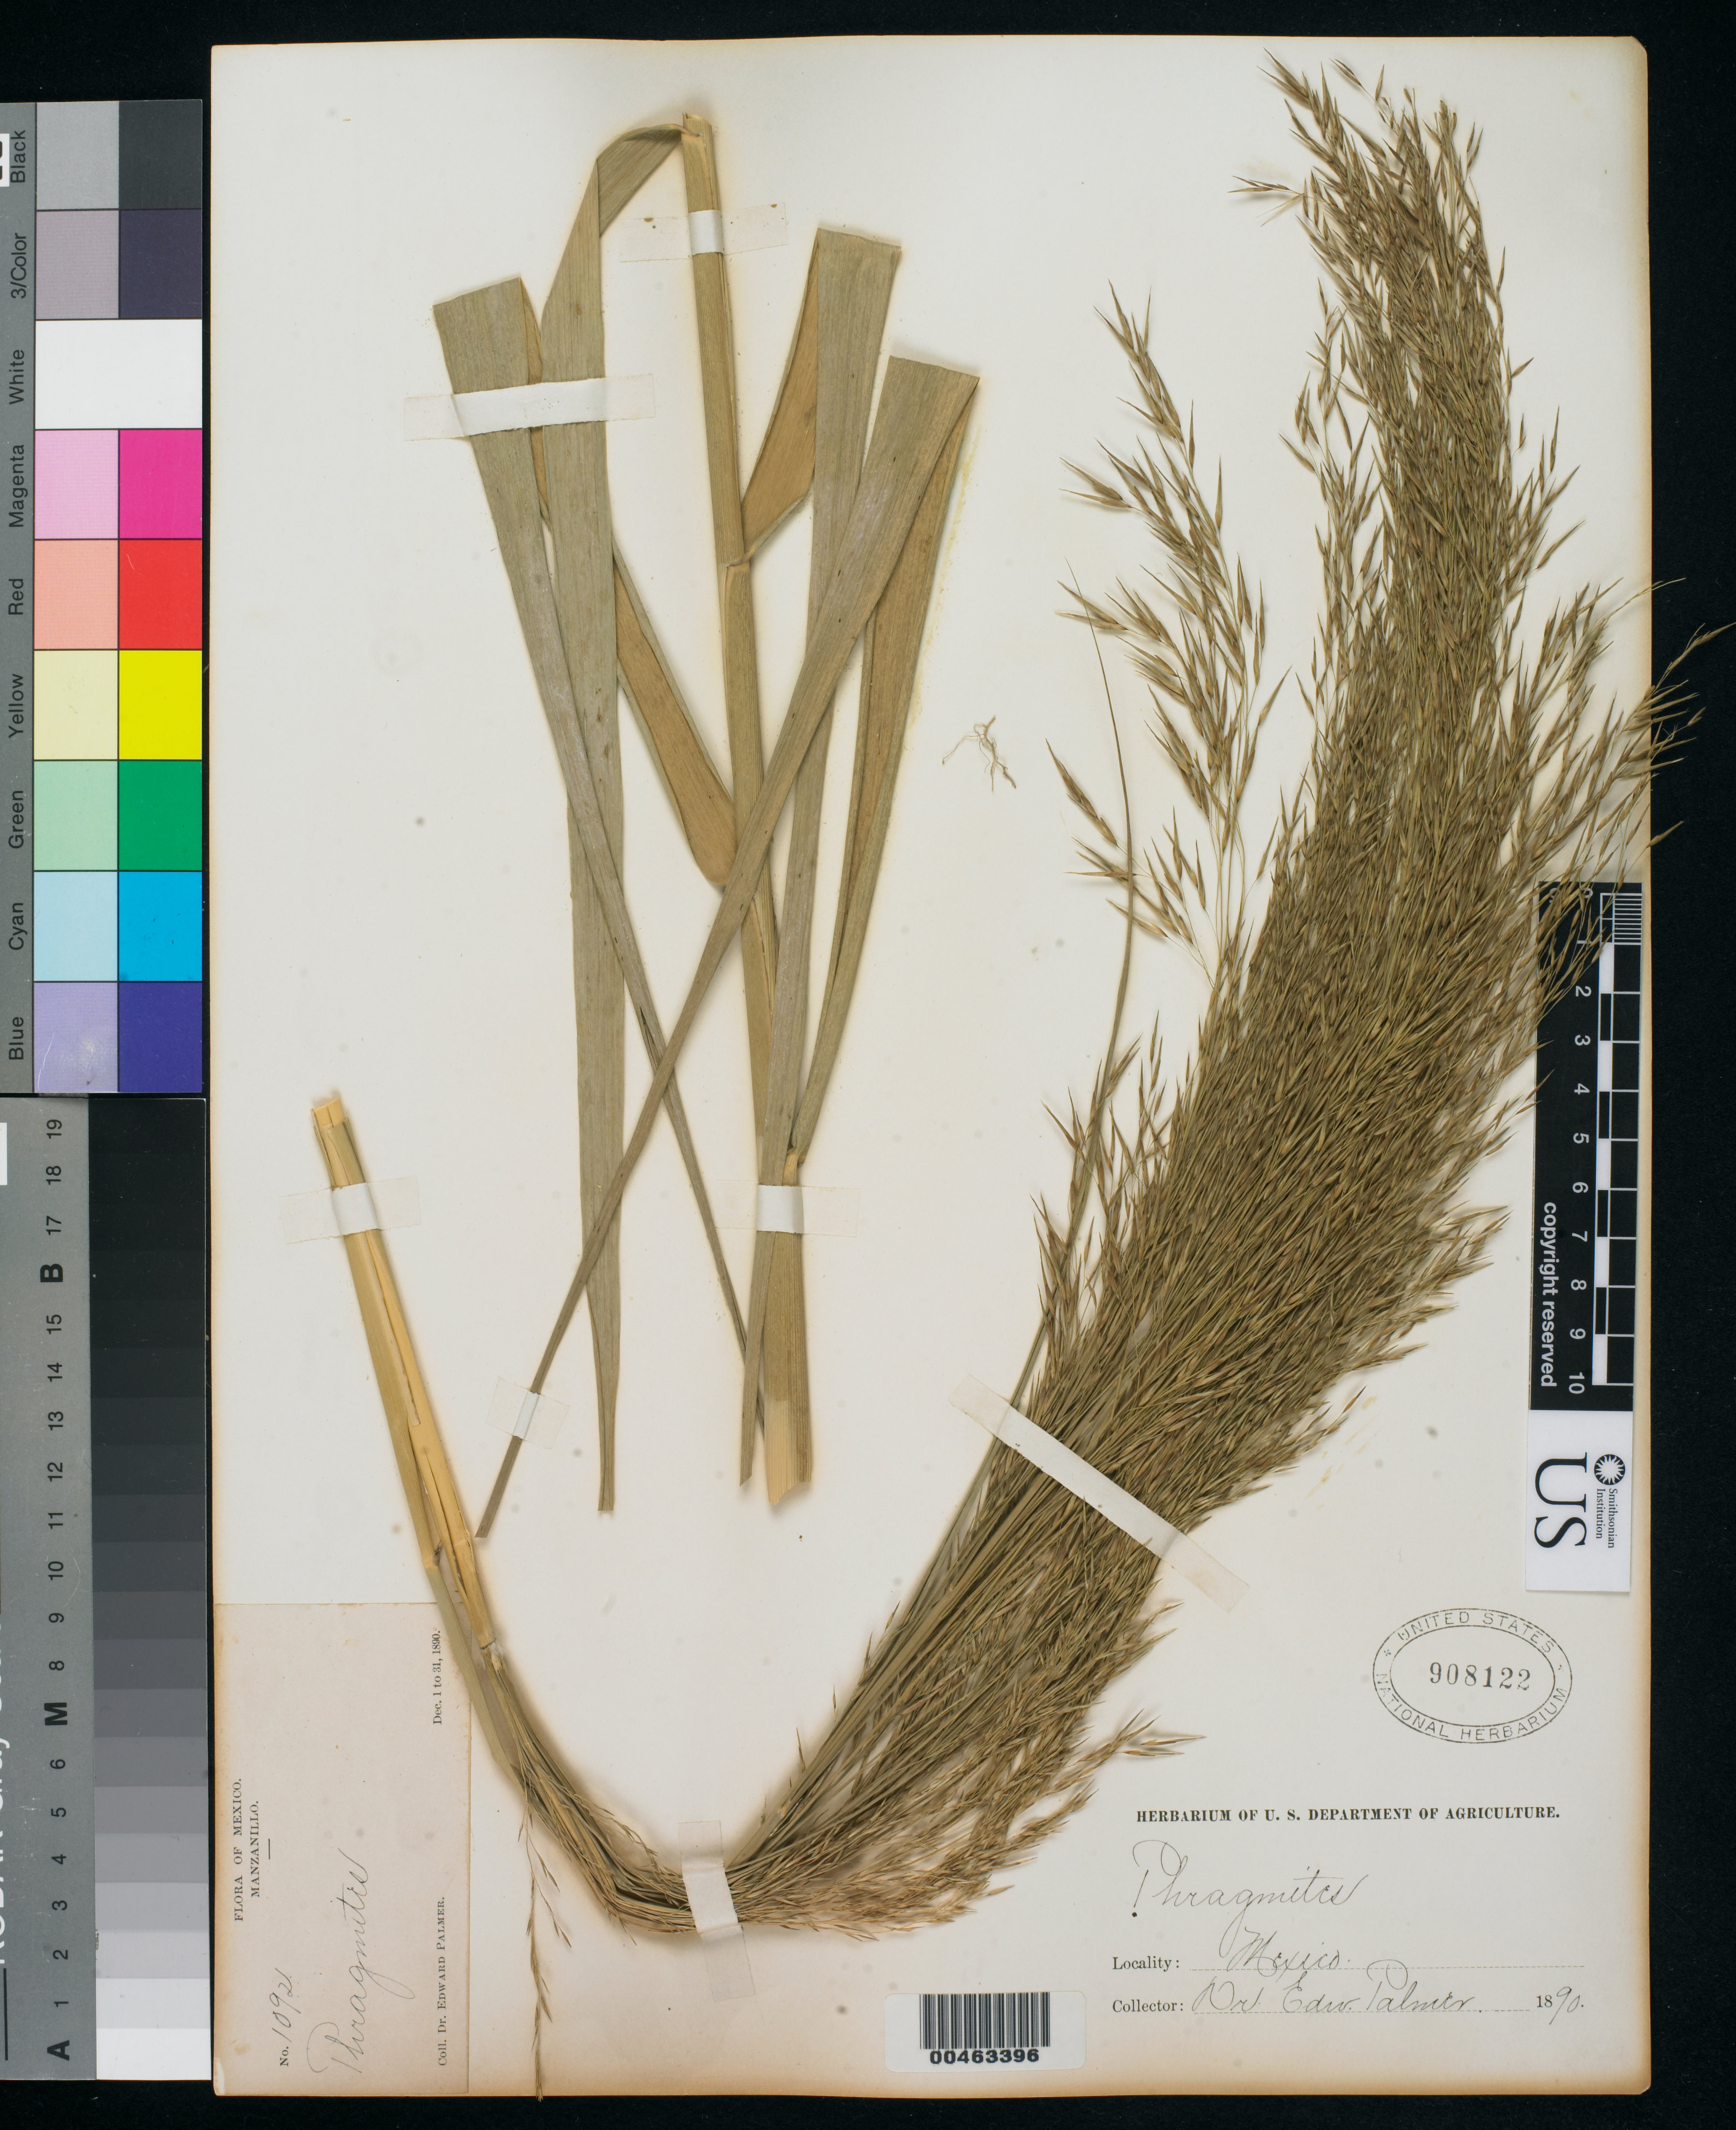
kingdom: Plantae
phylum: Tracheophyta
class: Liliopsida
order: Poales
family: Poaceae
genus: Phragmites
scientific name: Phragmites australis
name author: (Cav.) Trin. ex Steud.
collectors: E. Palmer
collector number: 10921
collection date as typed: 1 Dec 1890 to 31 Dec 1890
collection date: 1890-12-01/1890-12-31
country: Mexico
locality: Manzanillo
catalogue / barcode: US 908122